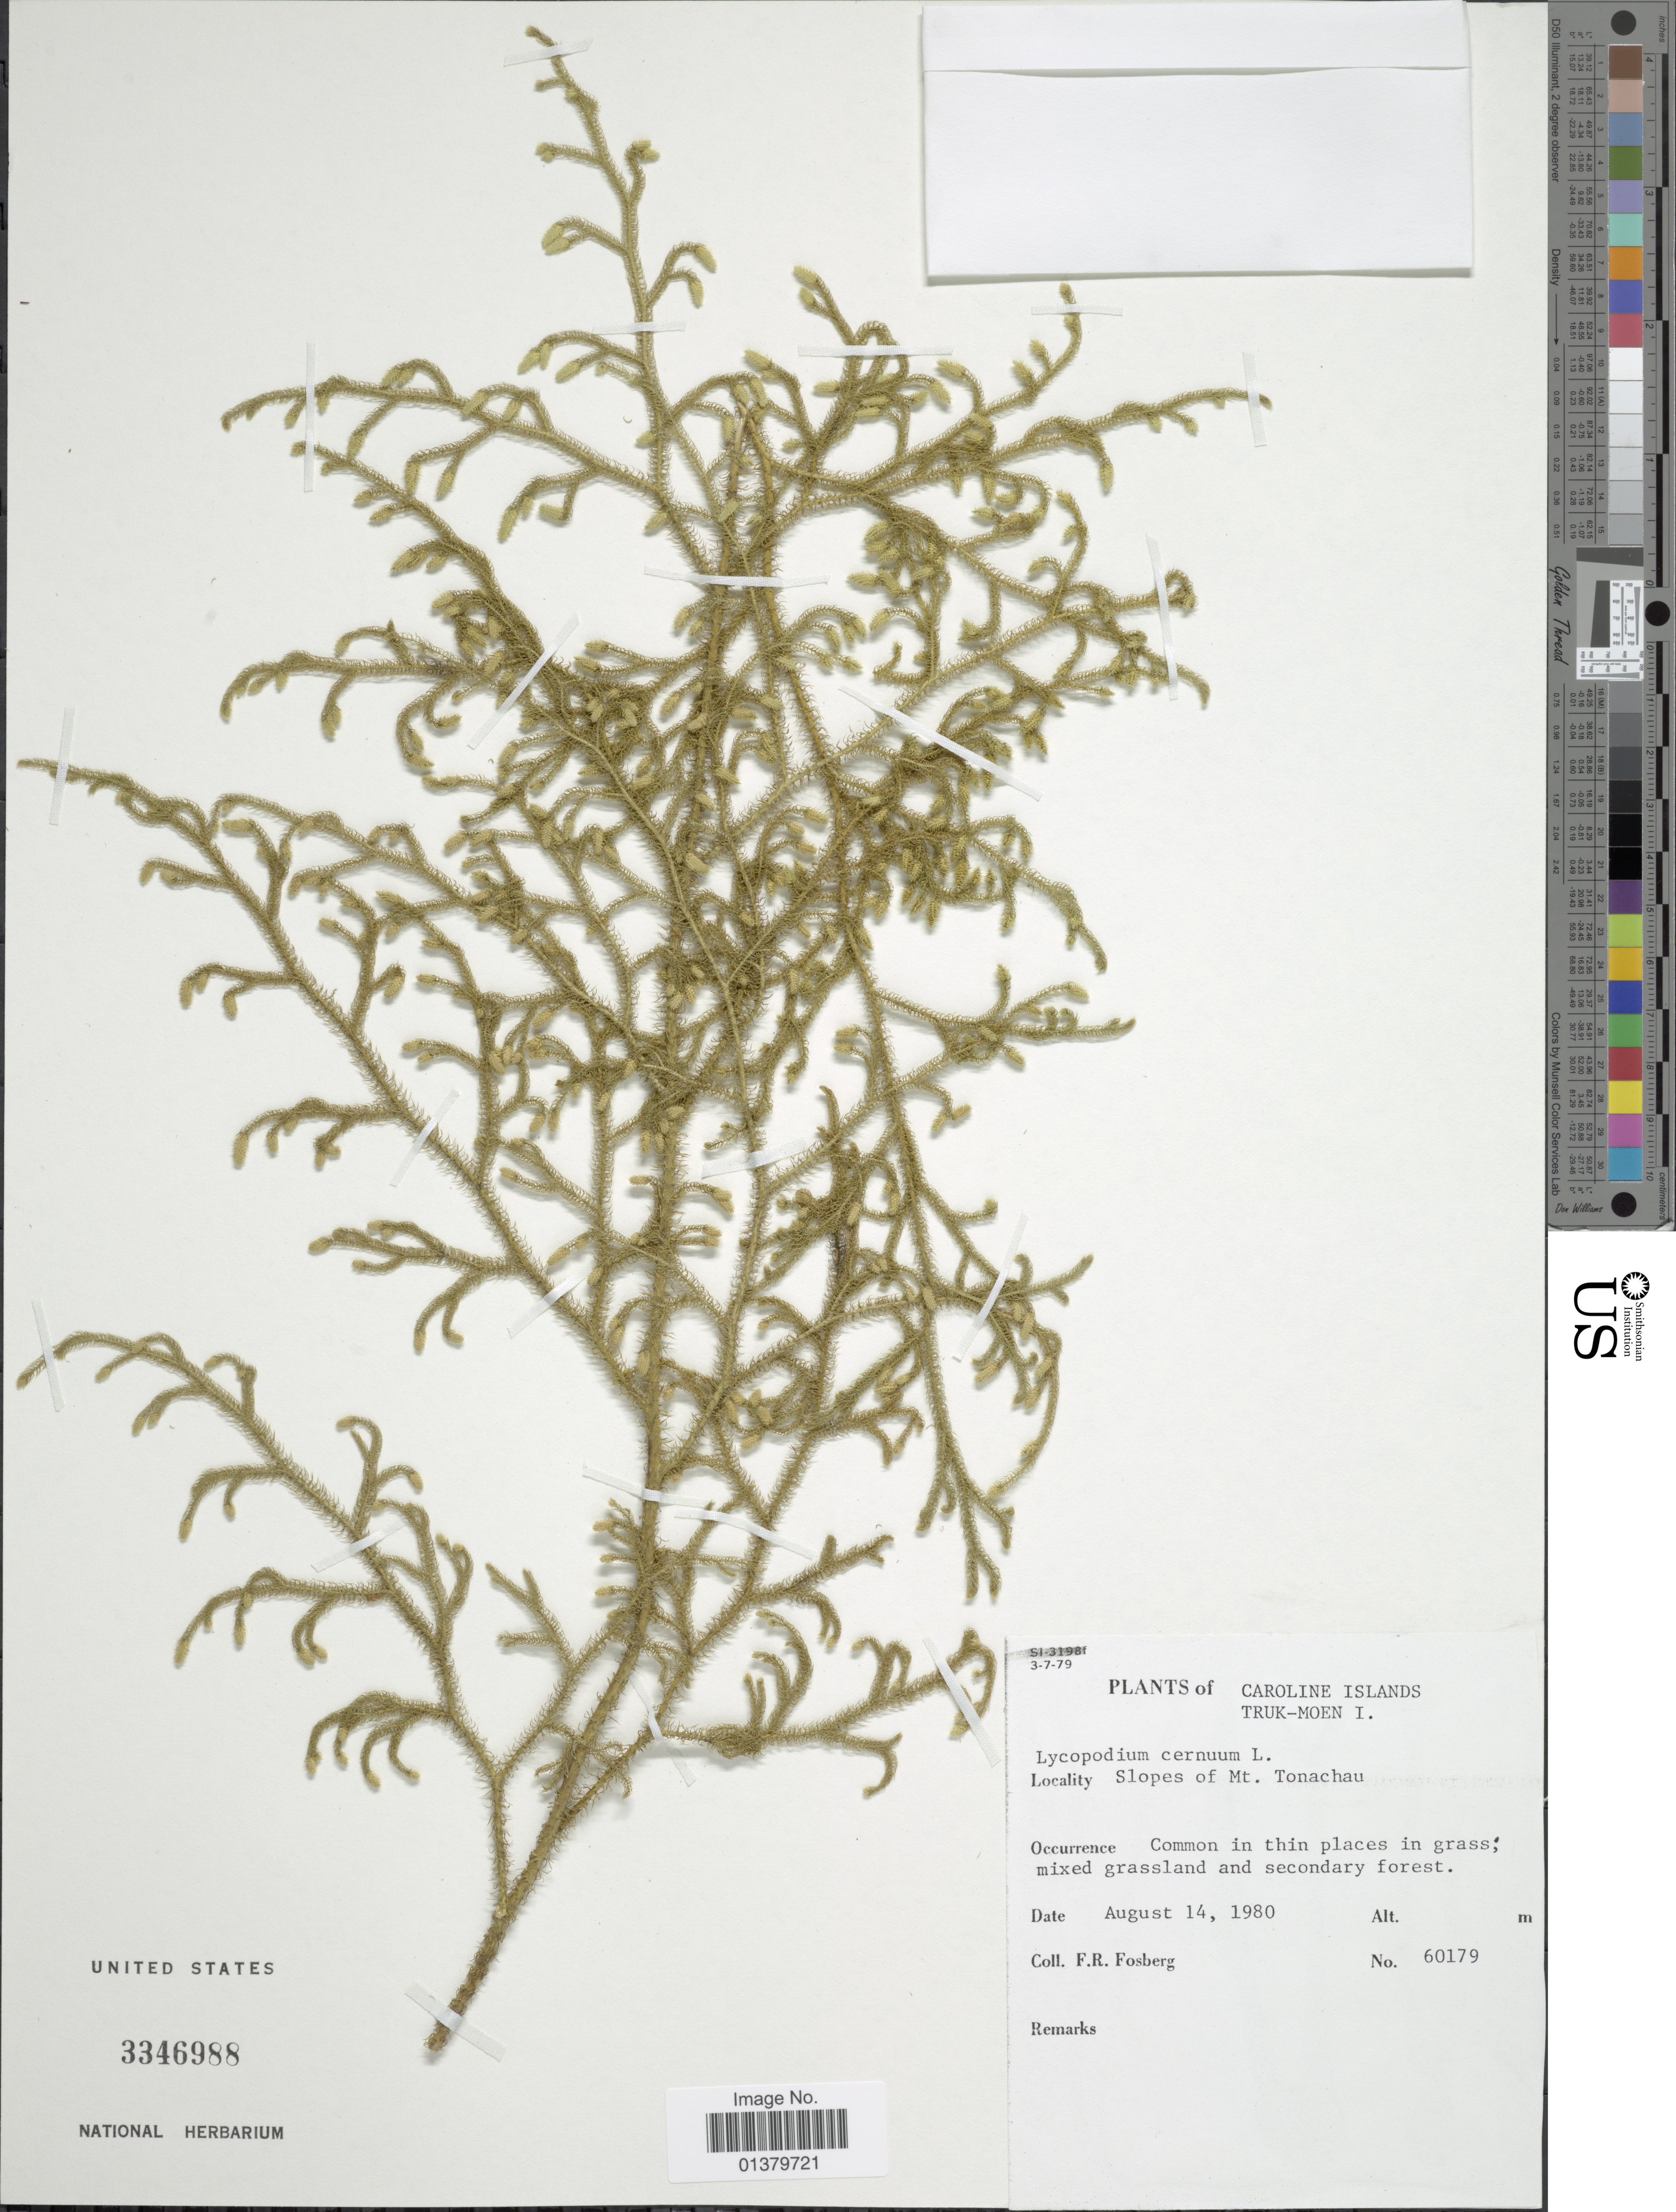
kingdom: Plantae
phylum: Tracheophyta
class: Lycopodiopsida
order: Lycopodiales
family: Lycopodiaceae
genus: Palhinhaea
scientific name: Palhinhaea cernua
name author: (L.) Vasc. & Franco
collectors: F. R. Fosberg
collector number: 60179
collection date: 1980-08-14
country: Micronesia, Federated States of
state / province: Truk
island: Moen [Wono]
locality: Caroline Islands, truk-Moen I., Slopes of Mt Tonachau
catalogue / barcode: US 3346988